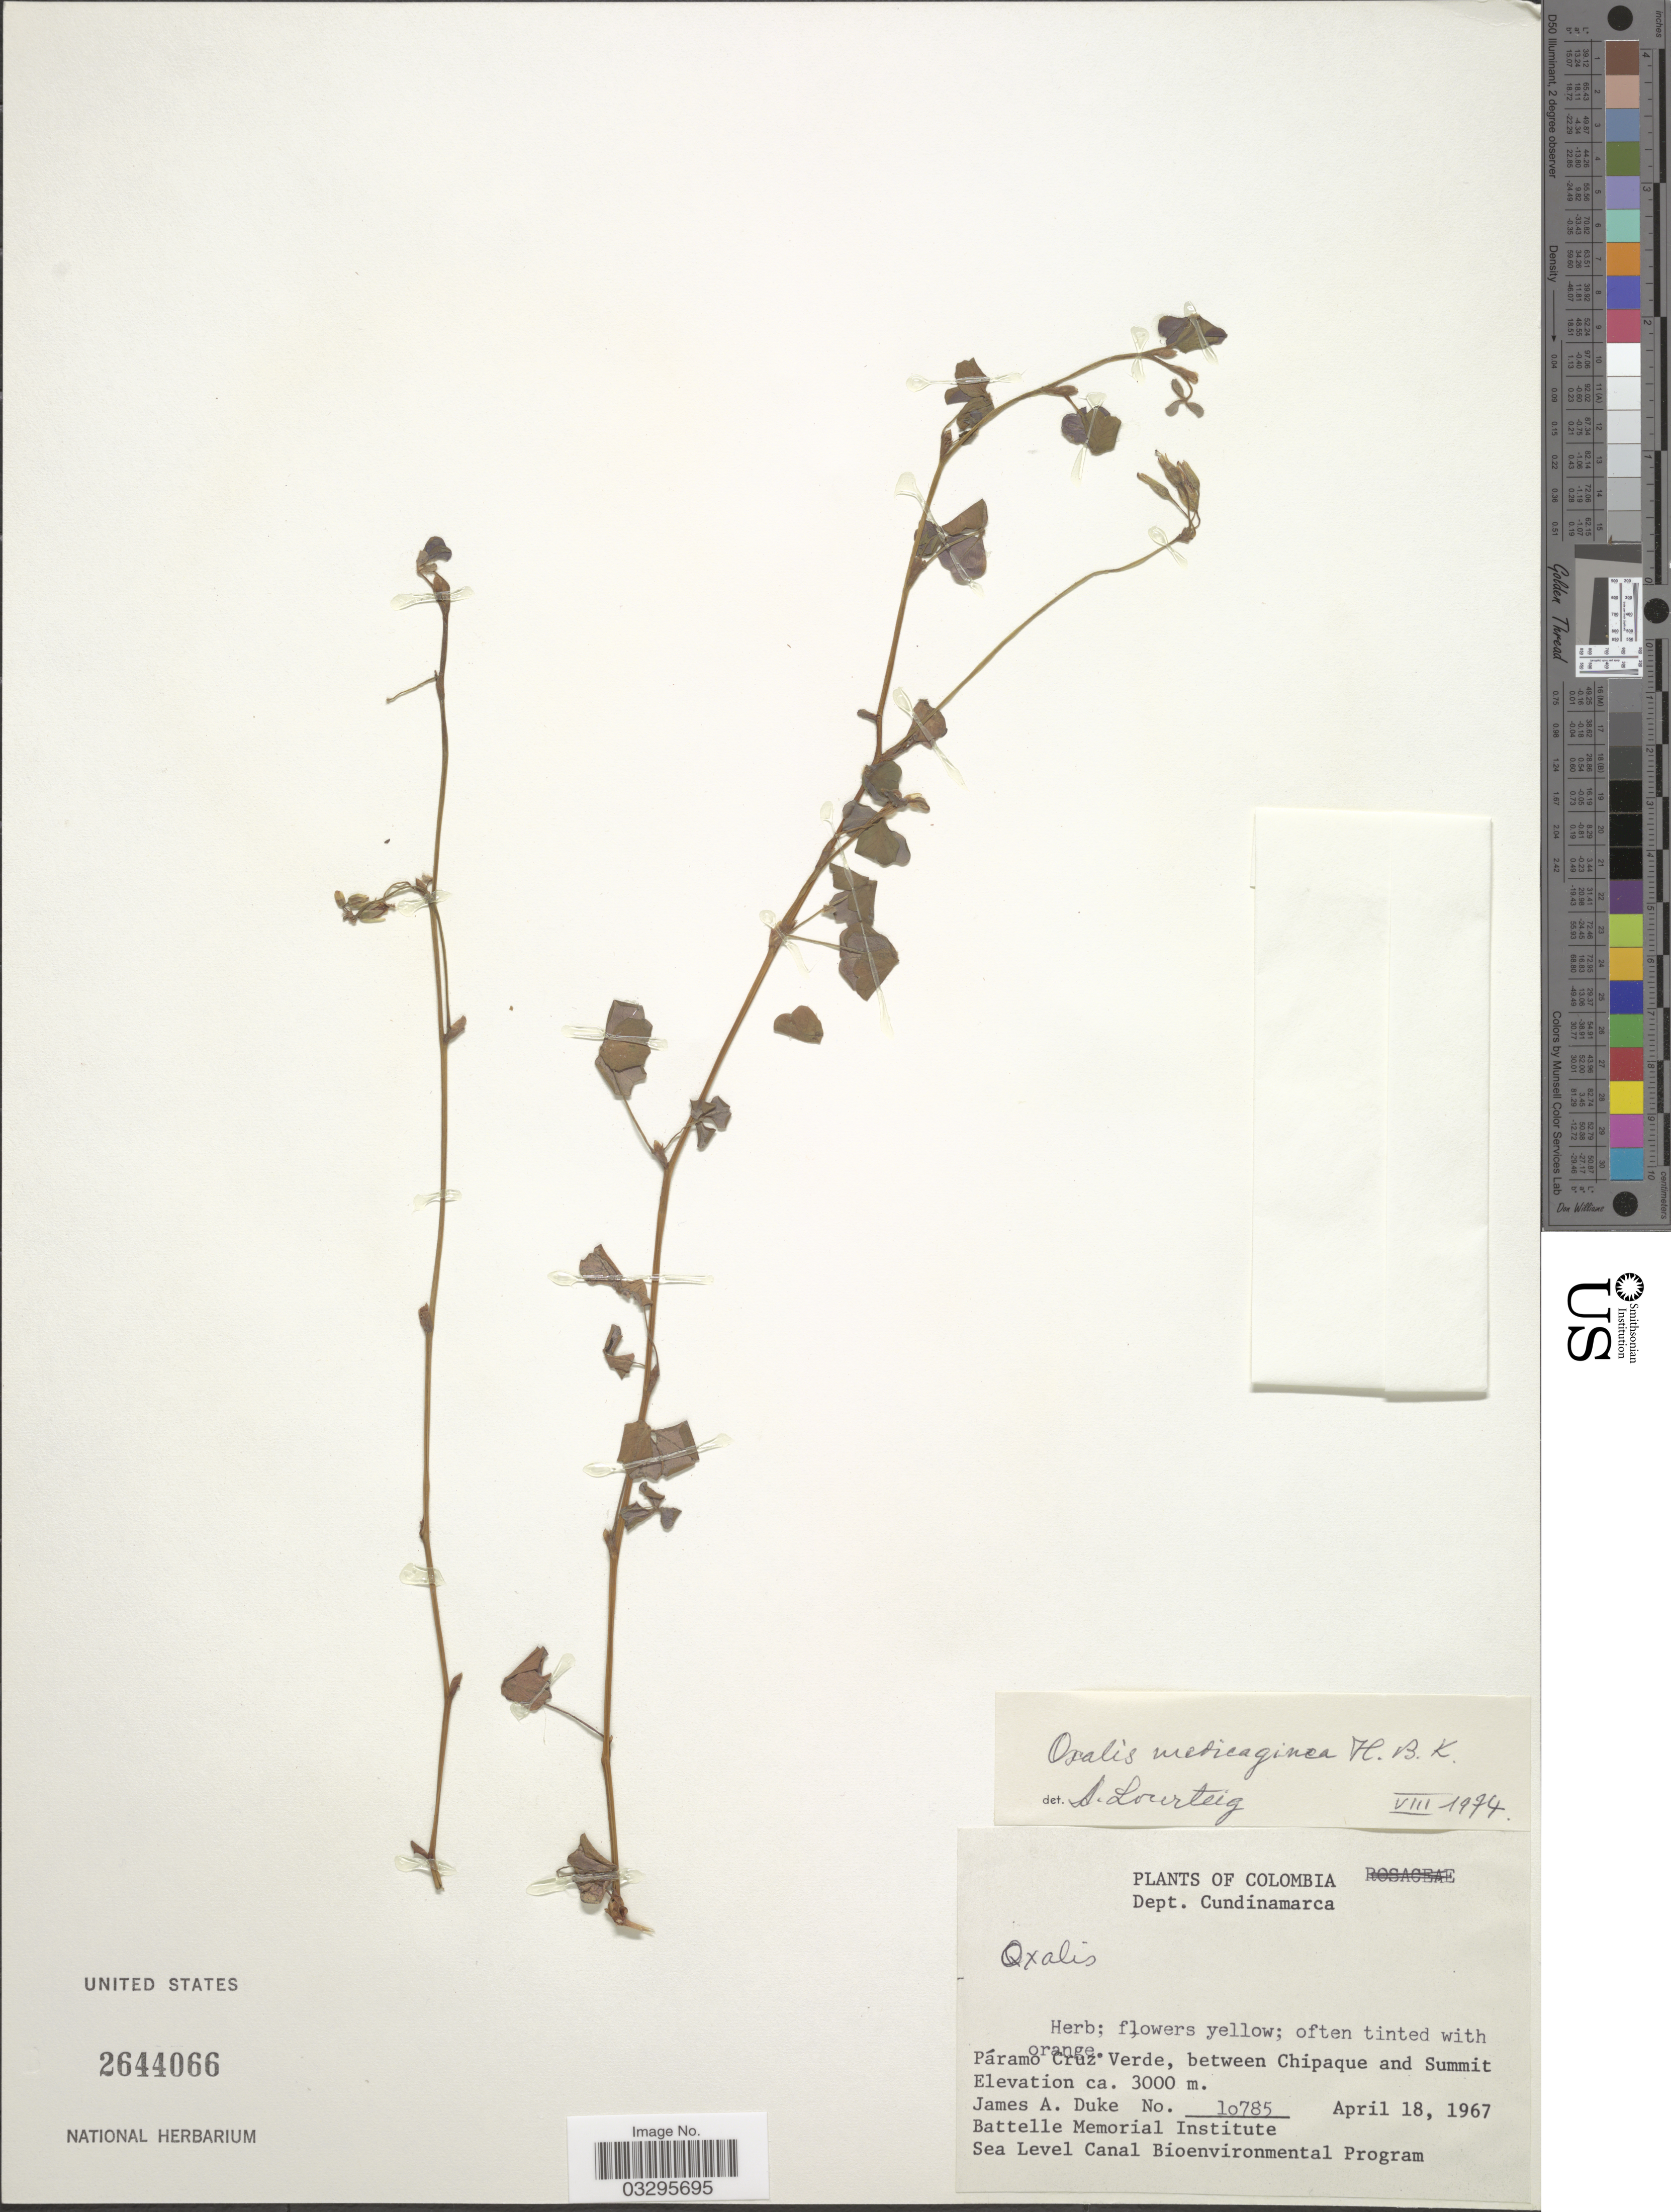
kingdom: Plantae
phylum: Tracheophyta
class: Magnoliopsida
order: Oxalidales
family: Oxalidaceae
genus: Oxalis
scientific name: Oxalis medicaginea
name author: Kunth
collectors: J. A. Duke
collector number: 10785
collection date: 1967-04-18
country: Colombia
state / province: Cundinamarca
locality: Dept. Cundinamarca, Páramo Cruz Verde, between Chipaque and Summit.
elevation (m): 3000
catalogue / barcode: US 2644066